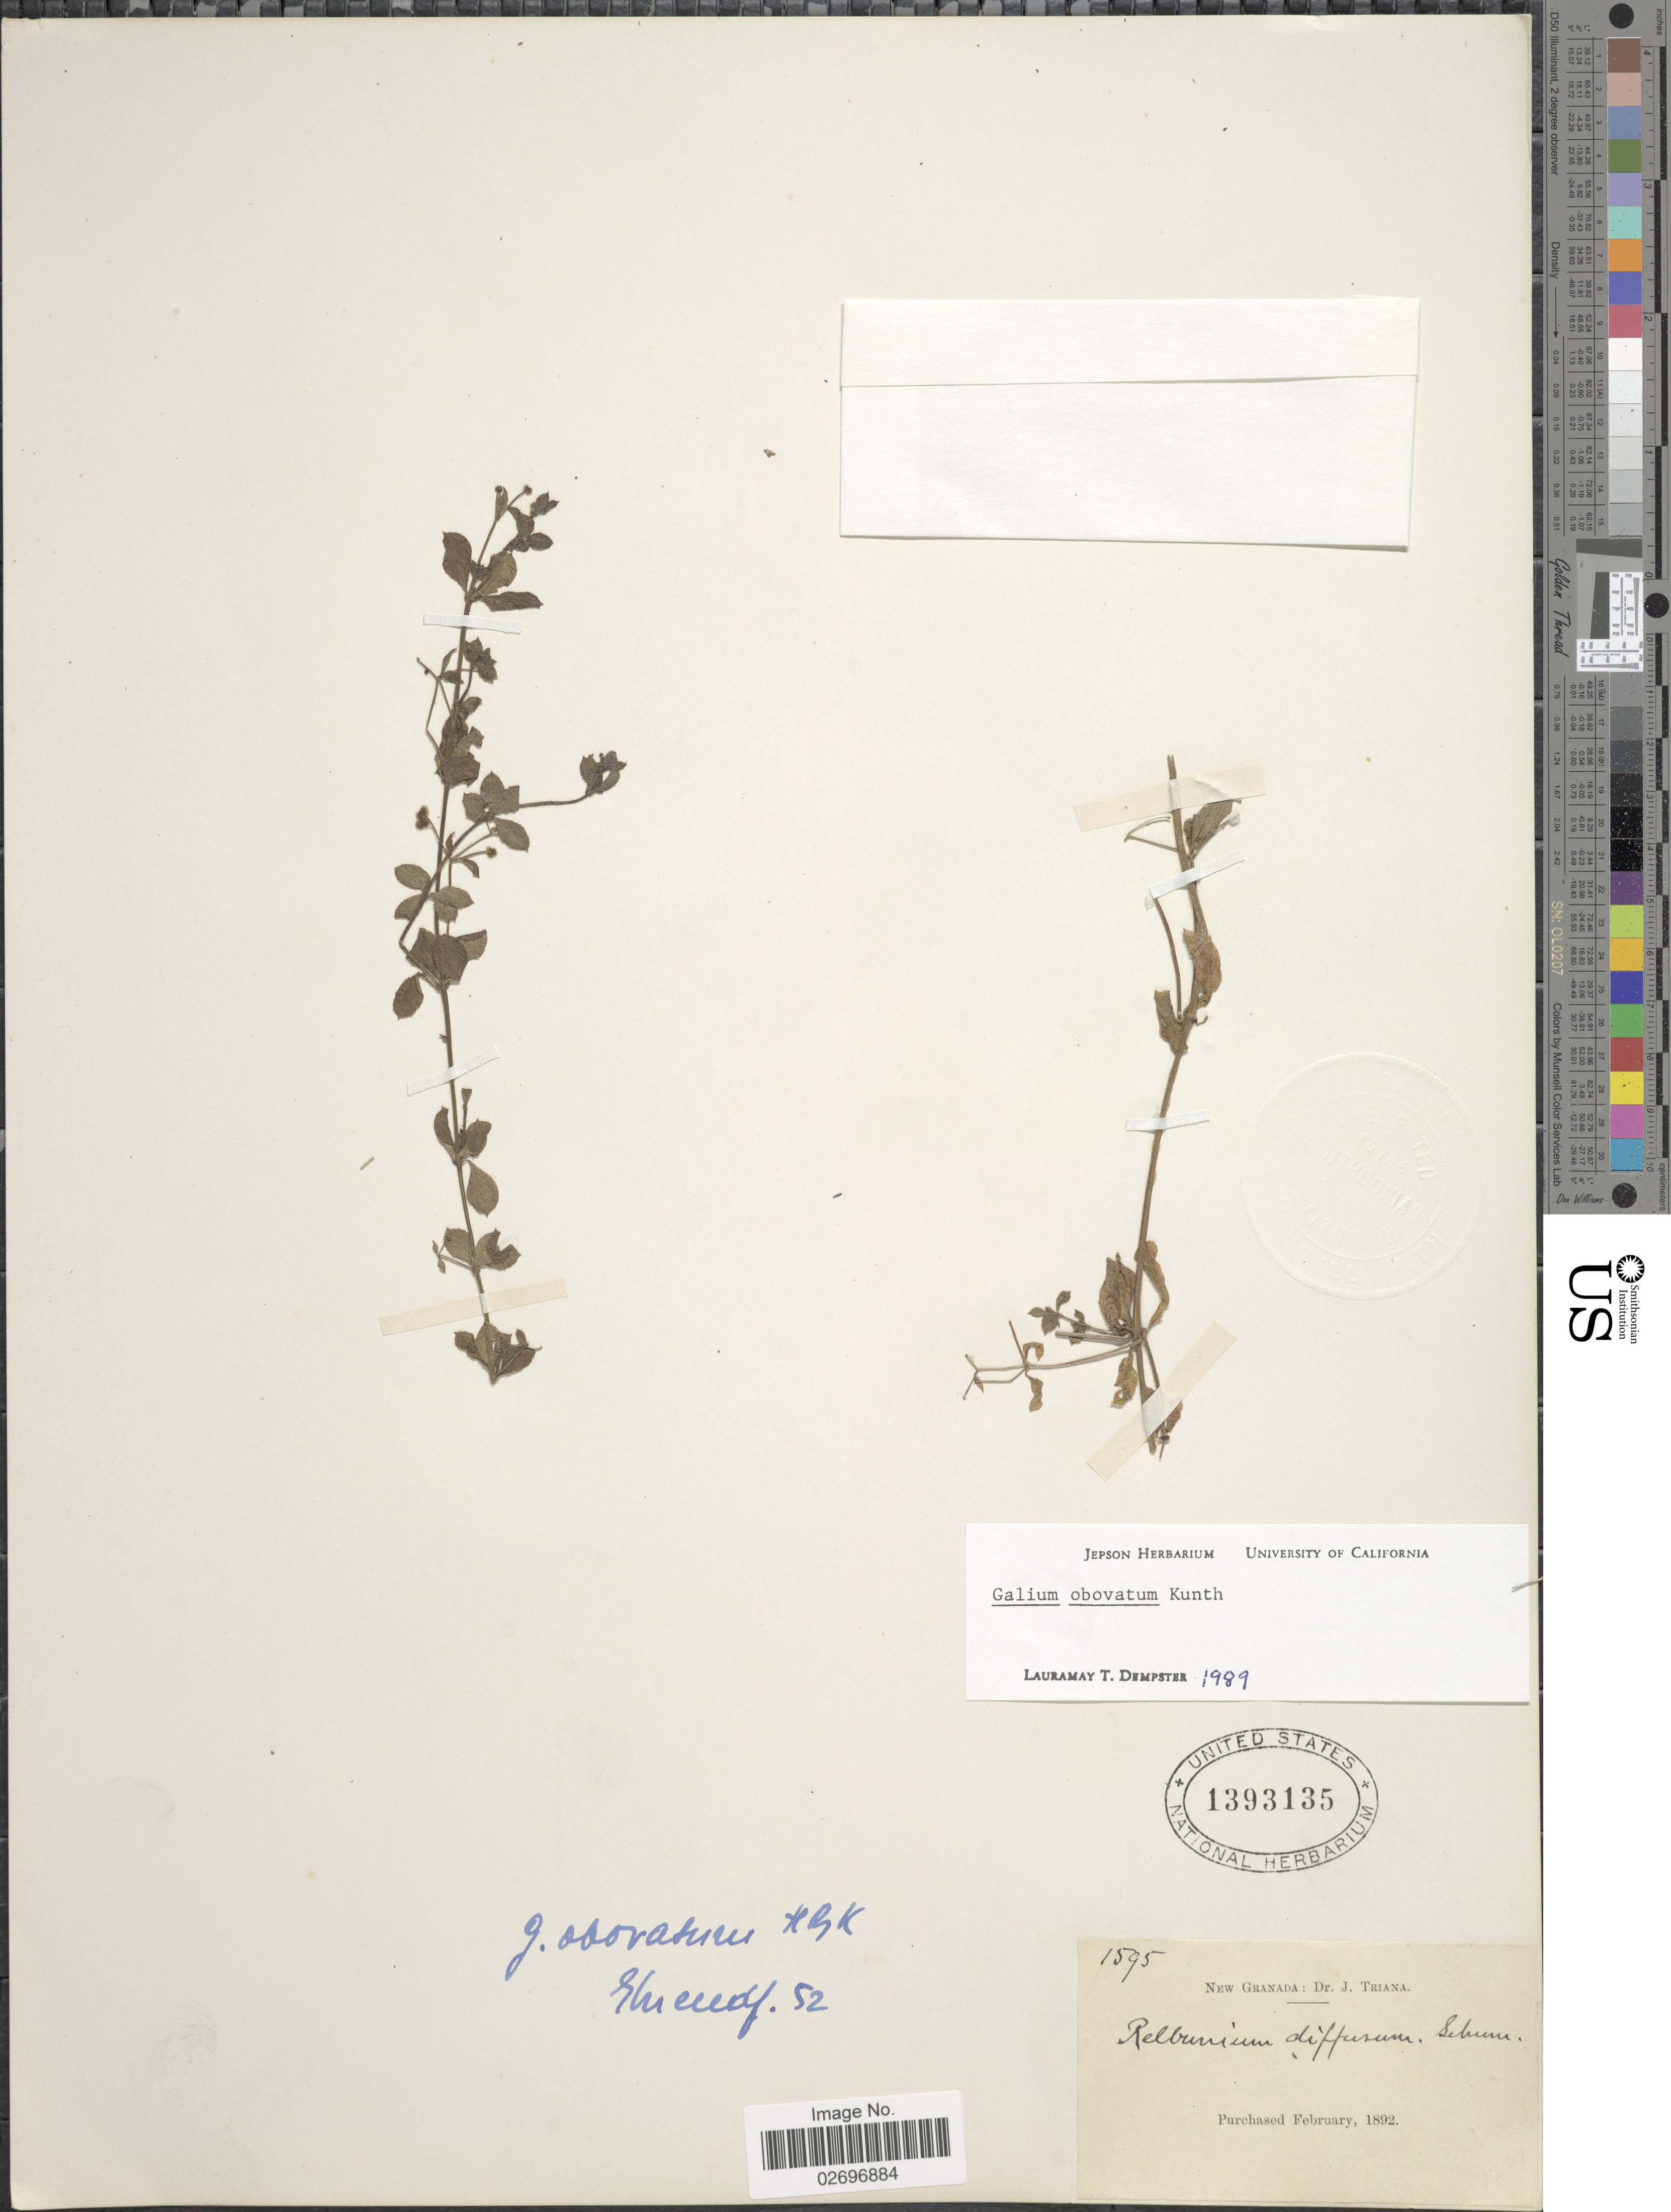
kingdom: Plantae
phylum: Tracheophyta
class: Magnoliopsida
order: Gentianales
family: Rubiaceae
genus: Galium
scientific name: Galium obovatum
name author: Kunth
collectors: J. J. Triana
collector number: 1595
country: Colombia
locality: New Granada [Viceroyalty of New Granada]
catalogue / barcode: US 1393135